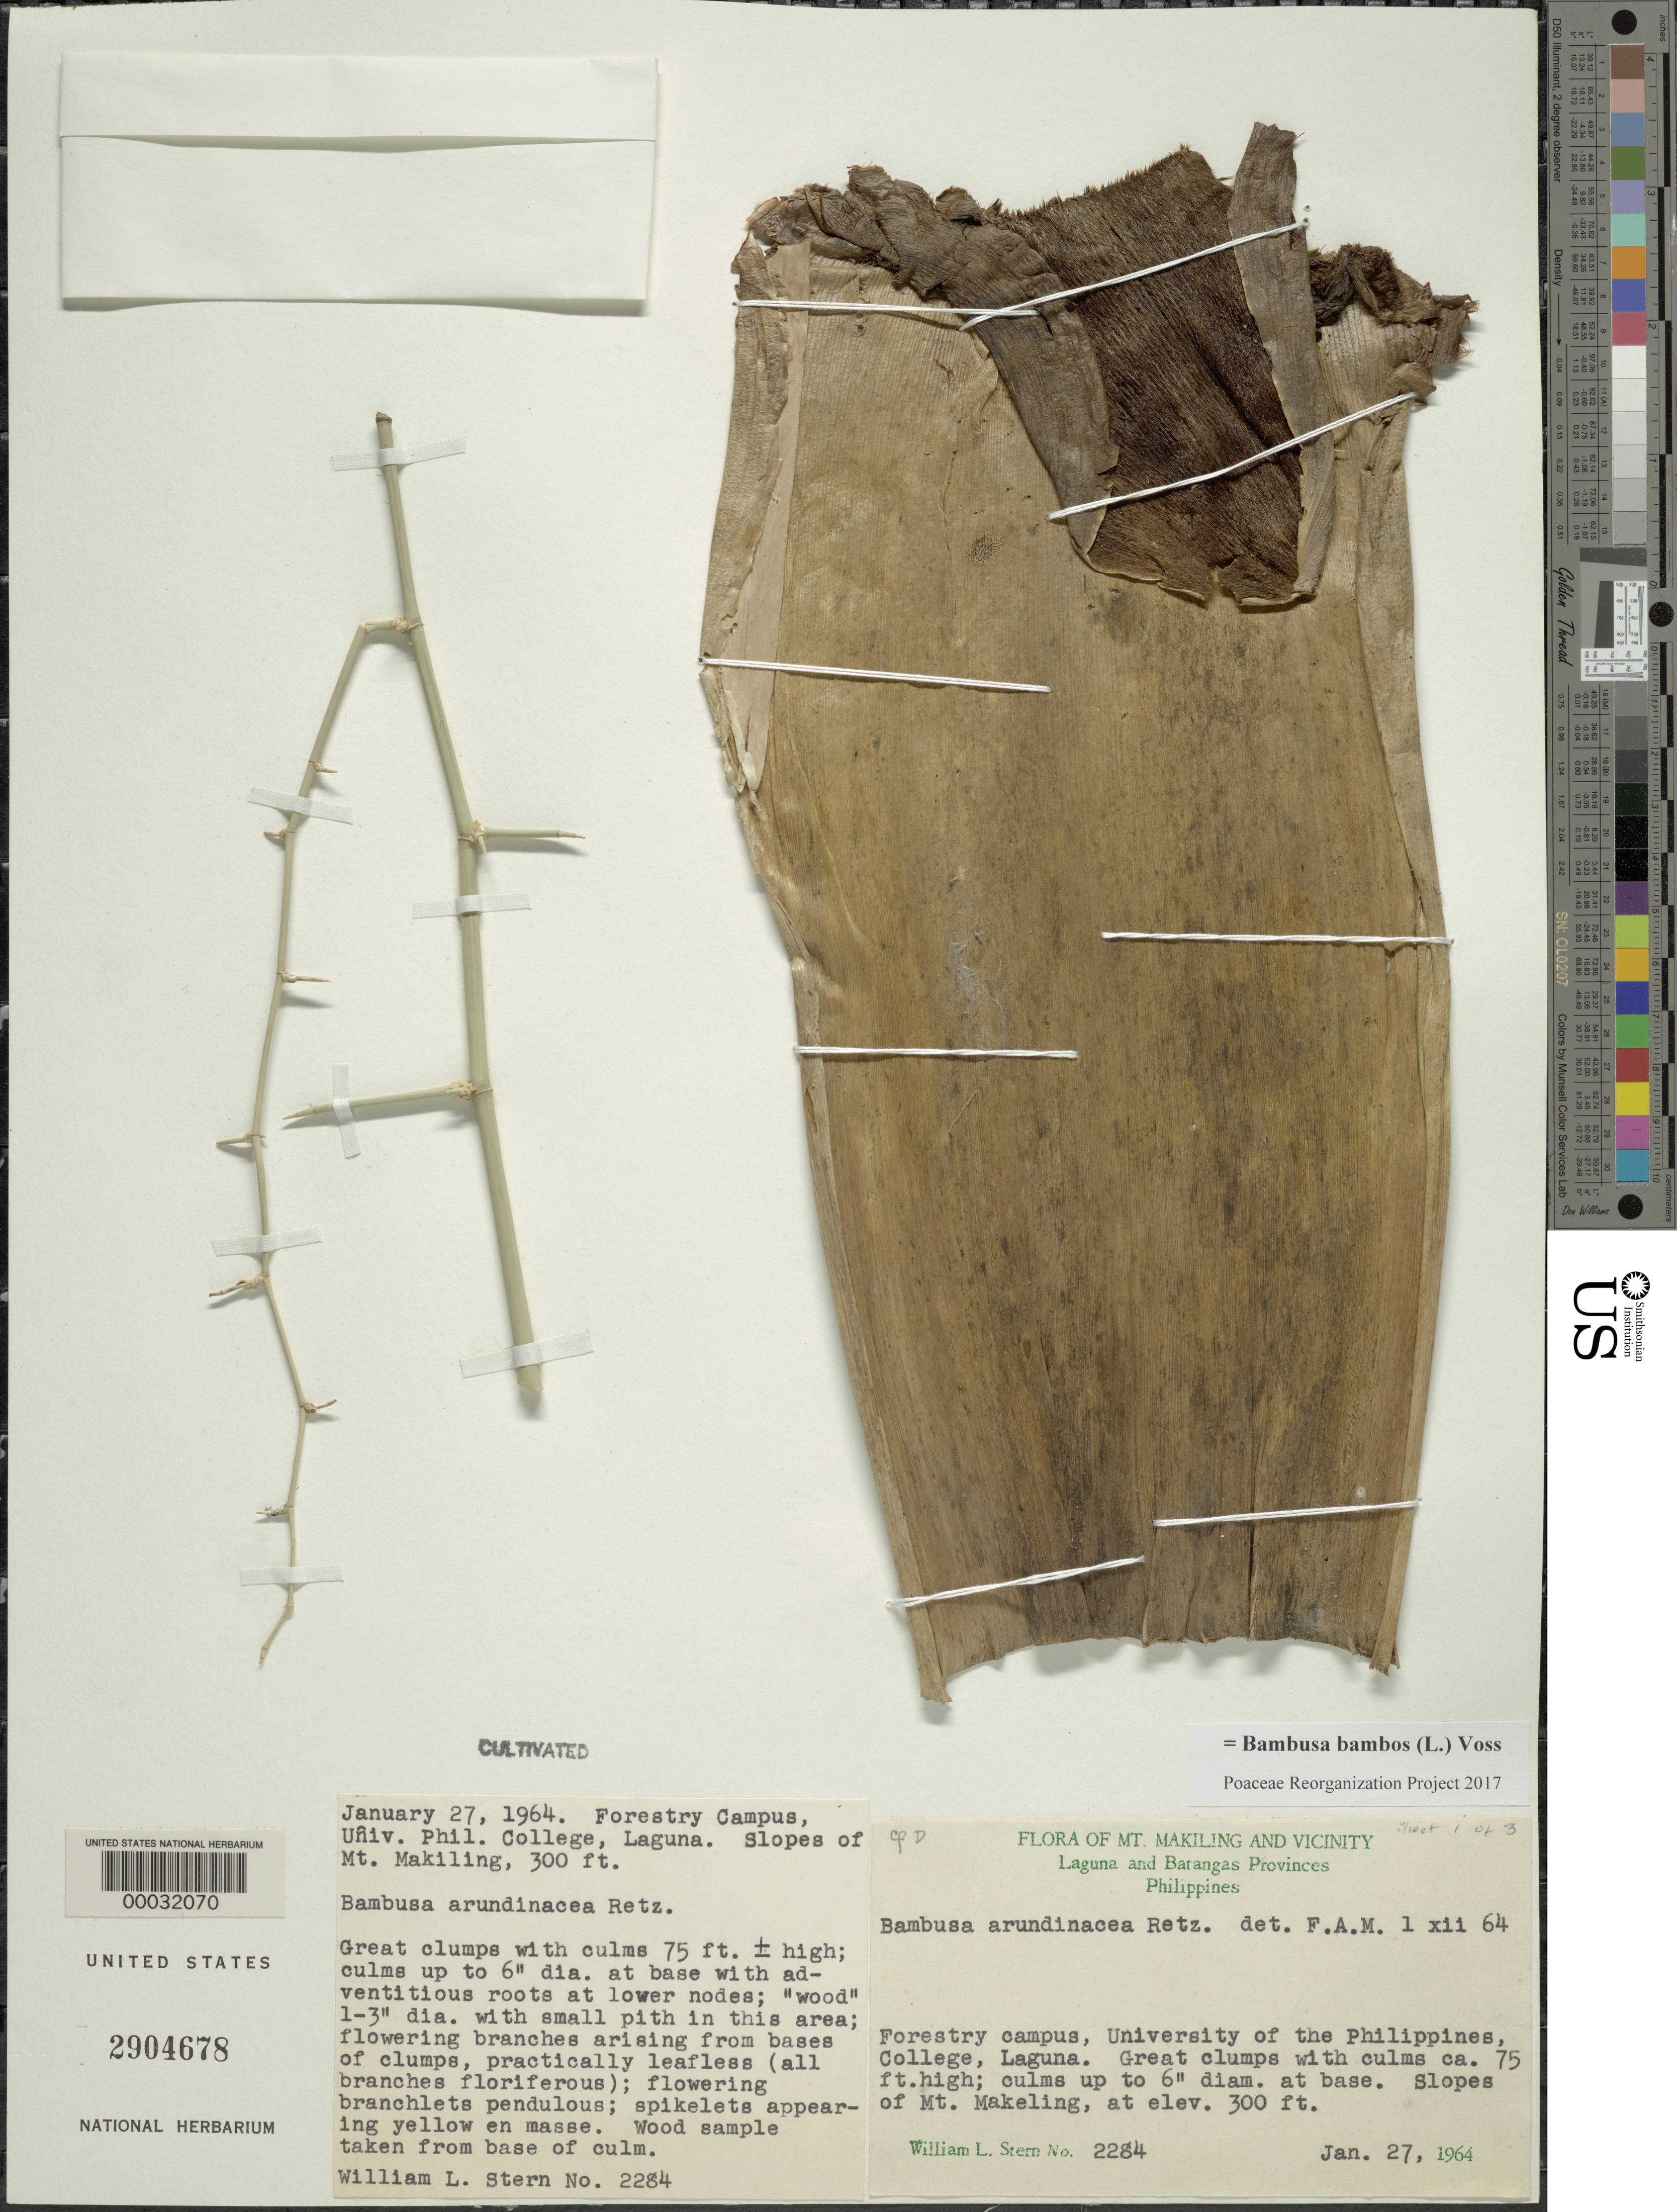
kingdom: Plantae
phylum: Tracheophyta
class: Liliopsida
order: Poales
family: Poaceae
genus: Bambusa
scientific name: Bambusa bambos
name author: (L.) Voss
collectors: W. L. Stern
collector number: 2284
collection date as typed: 27 Jan 1964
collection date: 1964-01-27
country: Philippines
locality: University of the philippines-mt. makeling, laguna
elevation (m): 92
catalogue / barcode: US 2904678